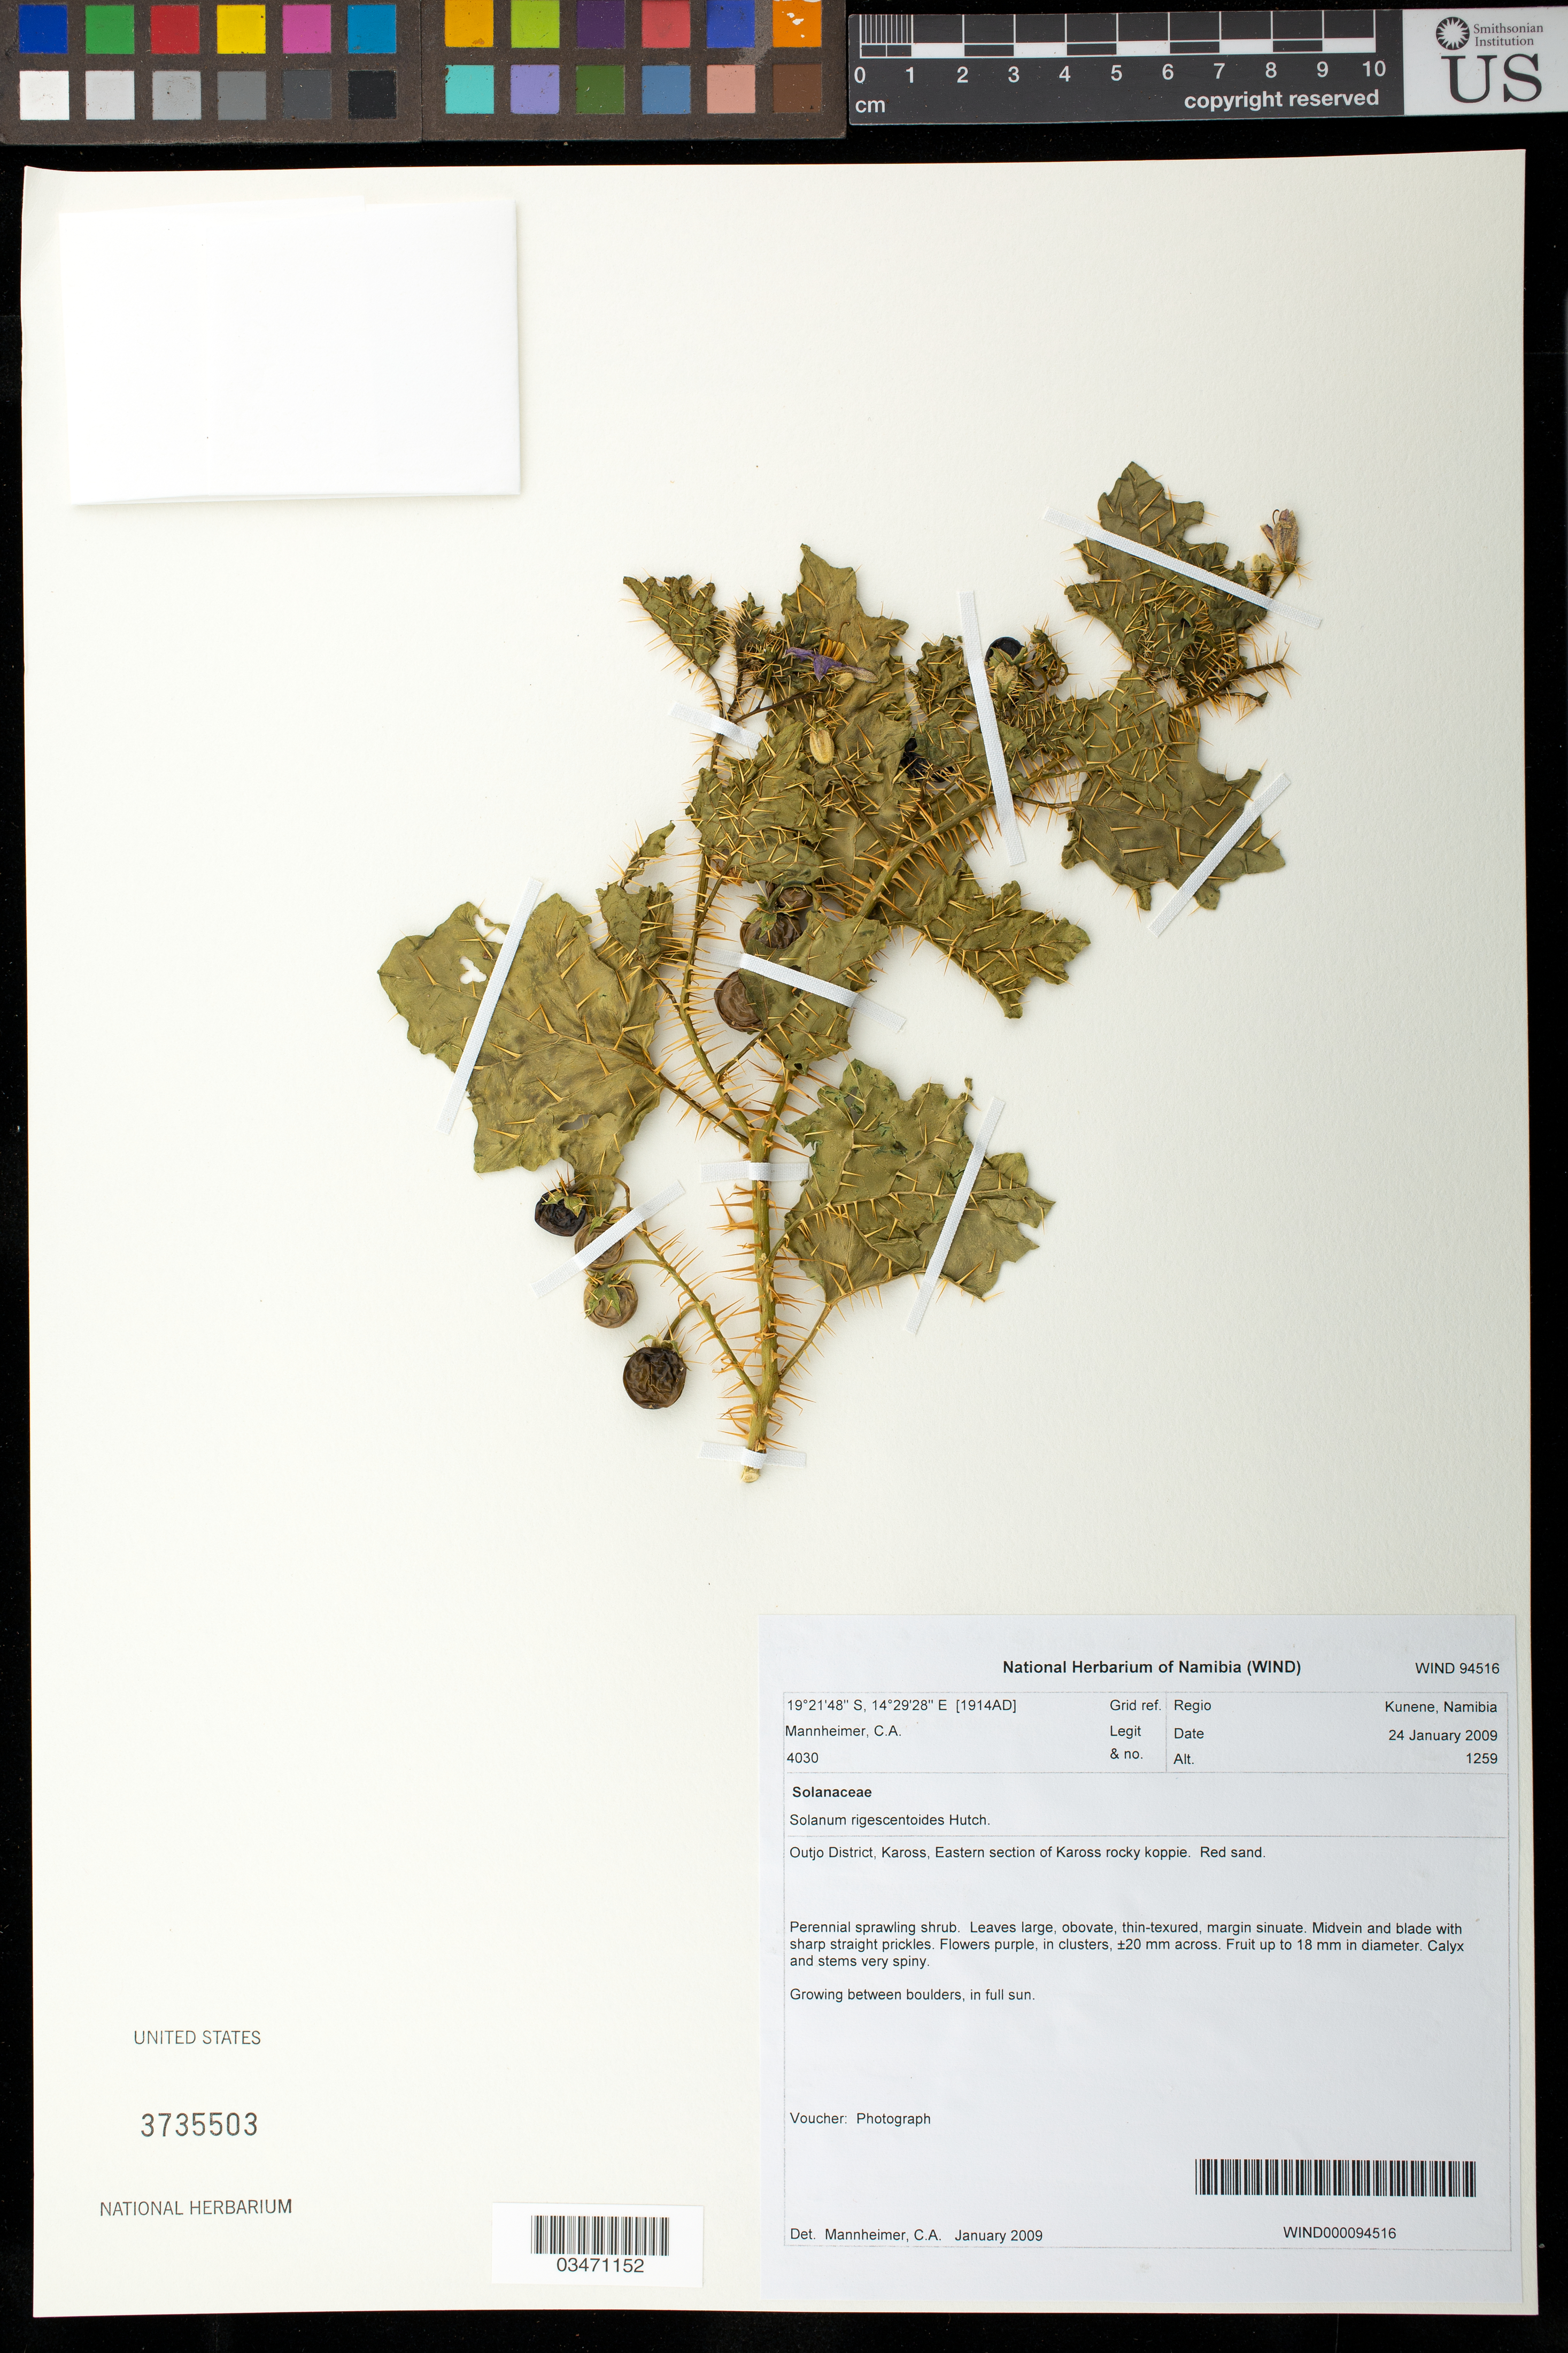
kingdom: Plantae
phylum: Tracheophyta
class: Magnoliopsida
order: Solanales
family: Solanaceae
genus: Solanum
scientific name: Solanum rigescentoides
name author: Hutch.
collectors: C. A. Mannheimer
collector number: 4030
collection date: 2009-01-24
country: Namibia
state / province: Kunene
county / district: Outjo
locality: Kaross, Eastern section on a rocky koppie.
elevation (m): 1259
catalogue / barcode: US 3735503